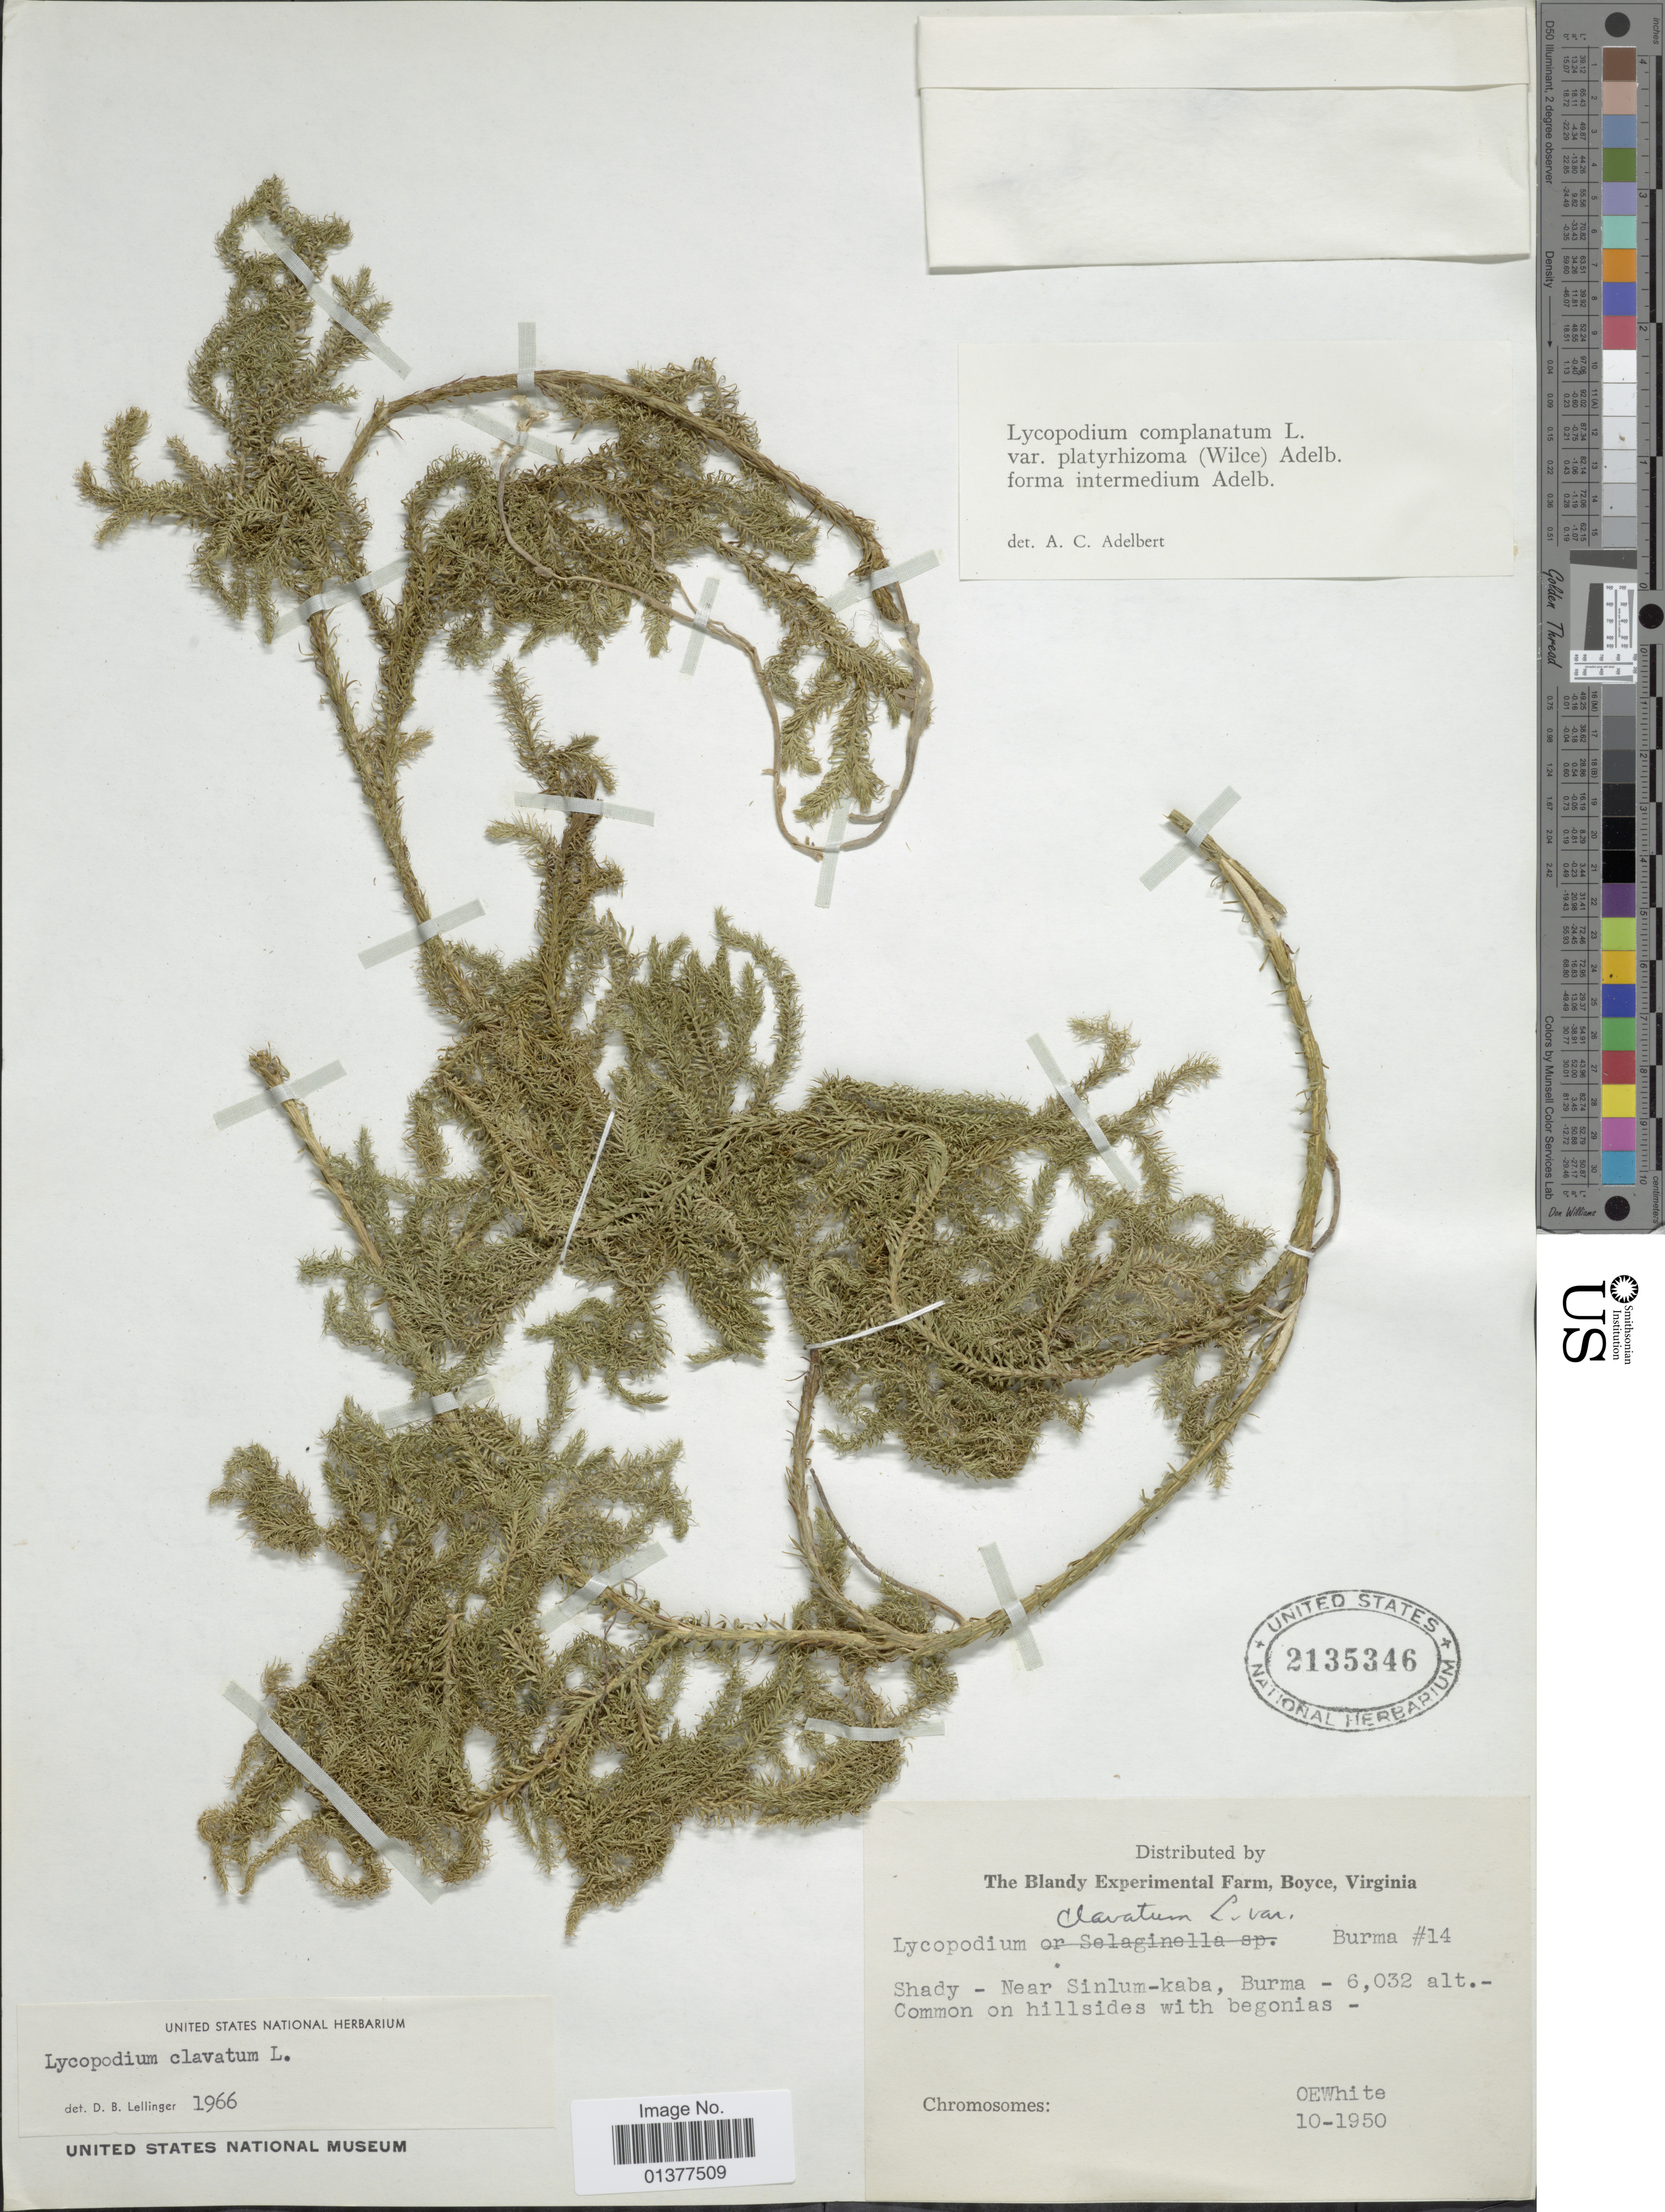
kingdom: Plantae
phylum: Tracheophyta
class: Lycopodiopsida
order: Lycopodiales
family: Lycopodiaceae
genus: Lycopodium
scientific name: Lycopodium clavatum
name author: L.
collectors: O. E. White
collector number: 14?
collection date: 1950-10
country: Myanmar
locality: Shady-near Sinlum-kaba, Burma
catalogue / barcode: US 2135346